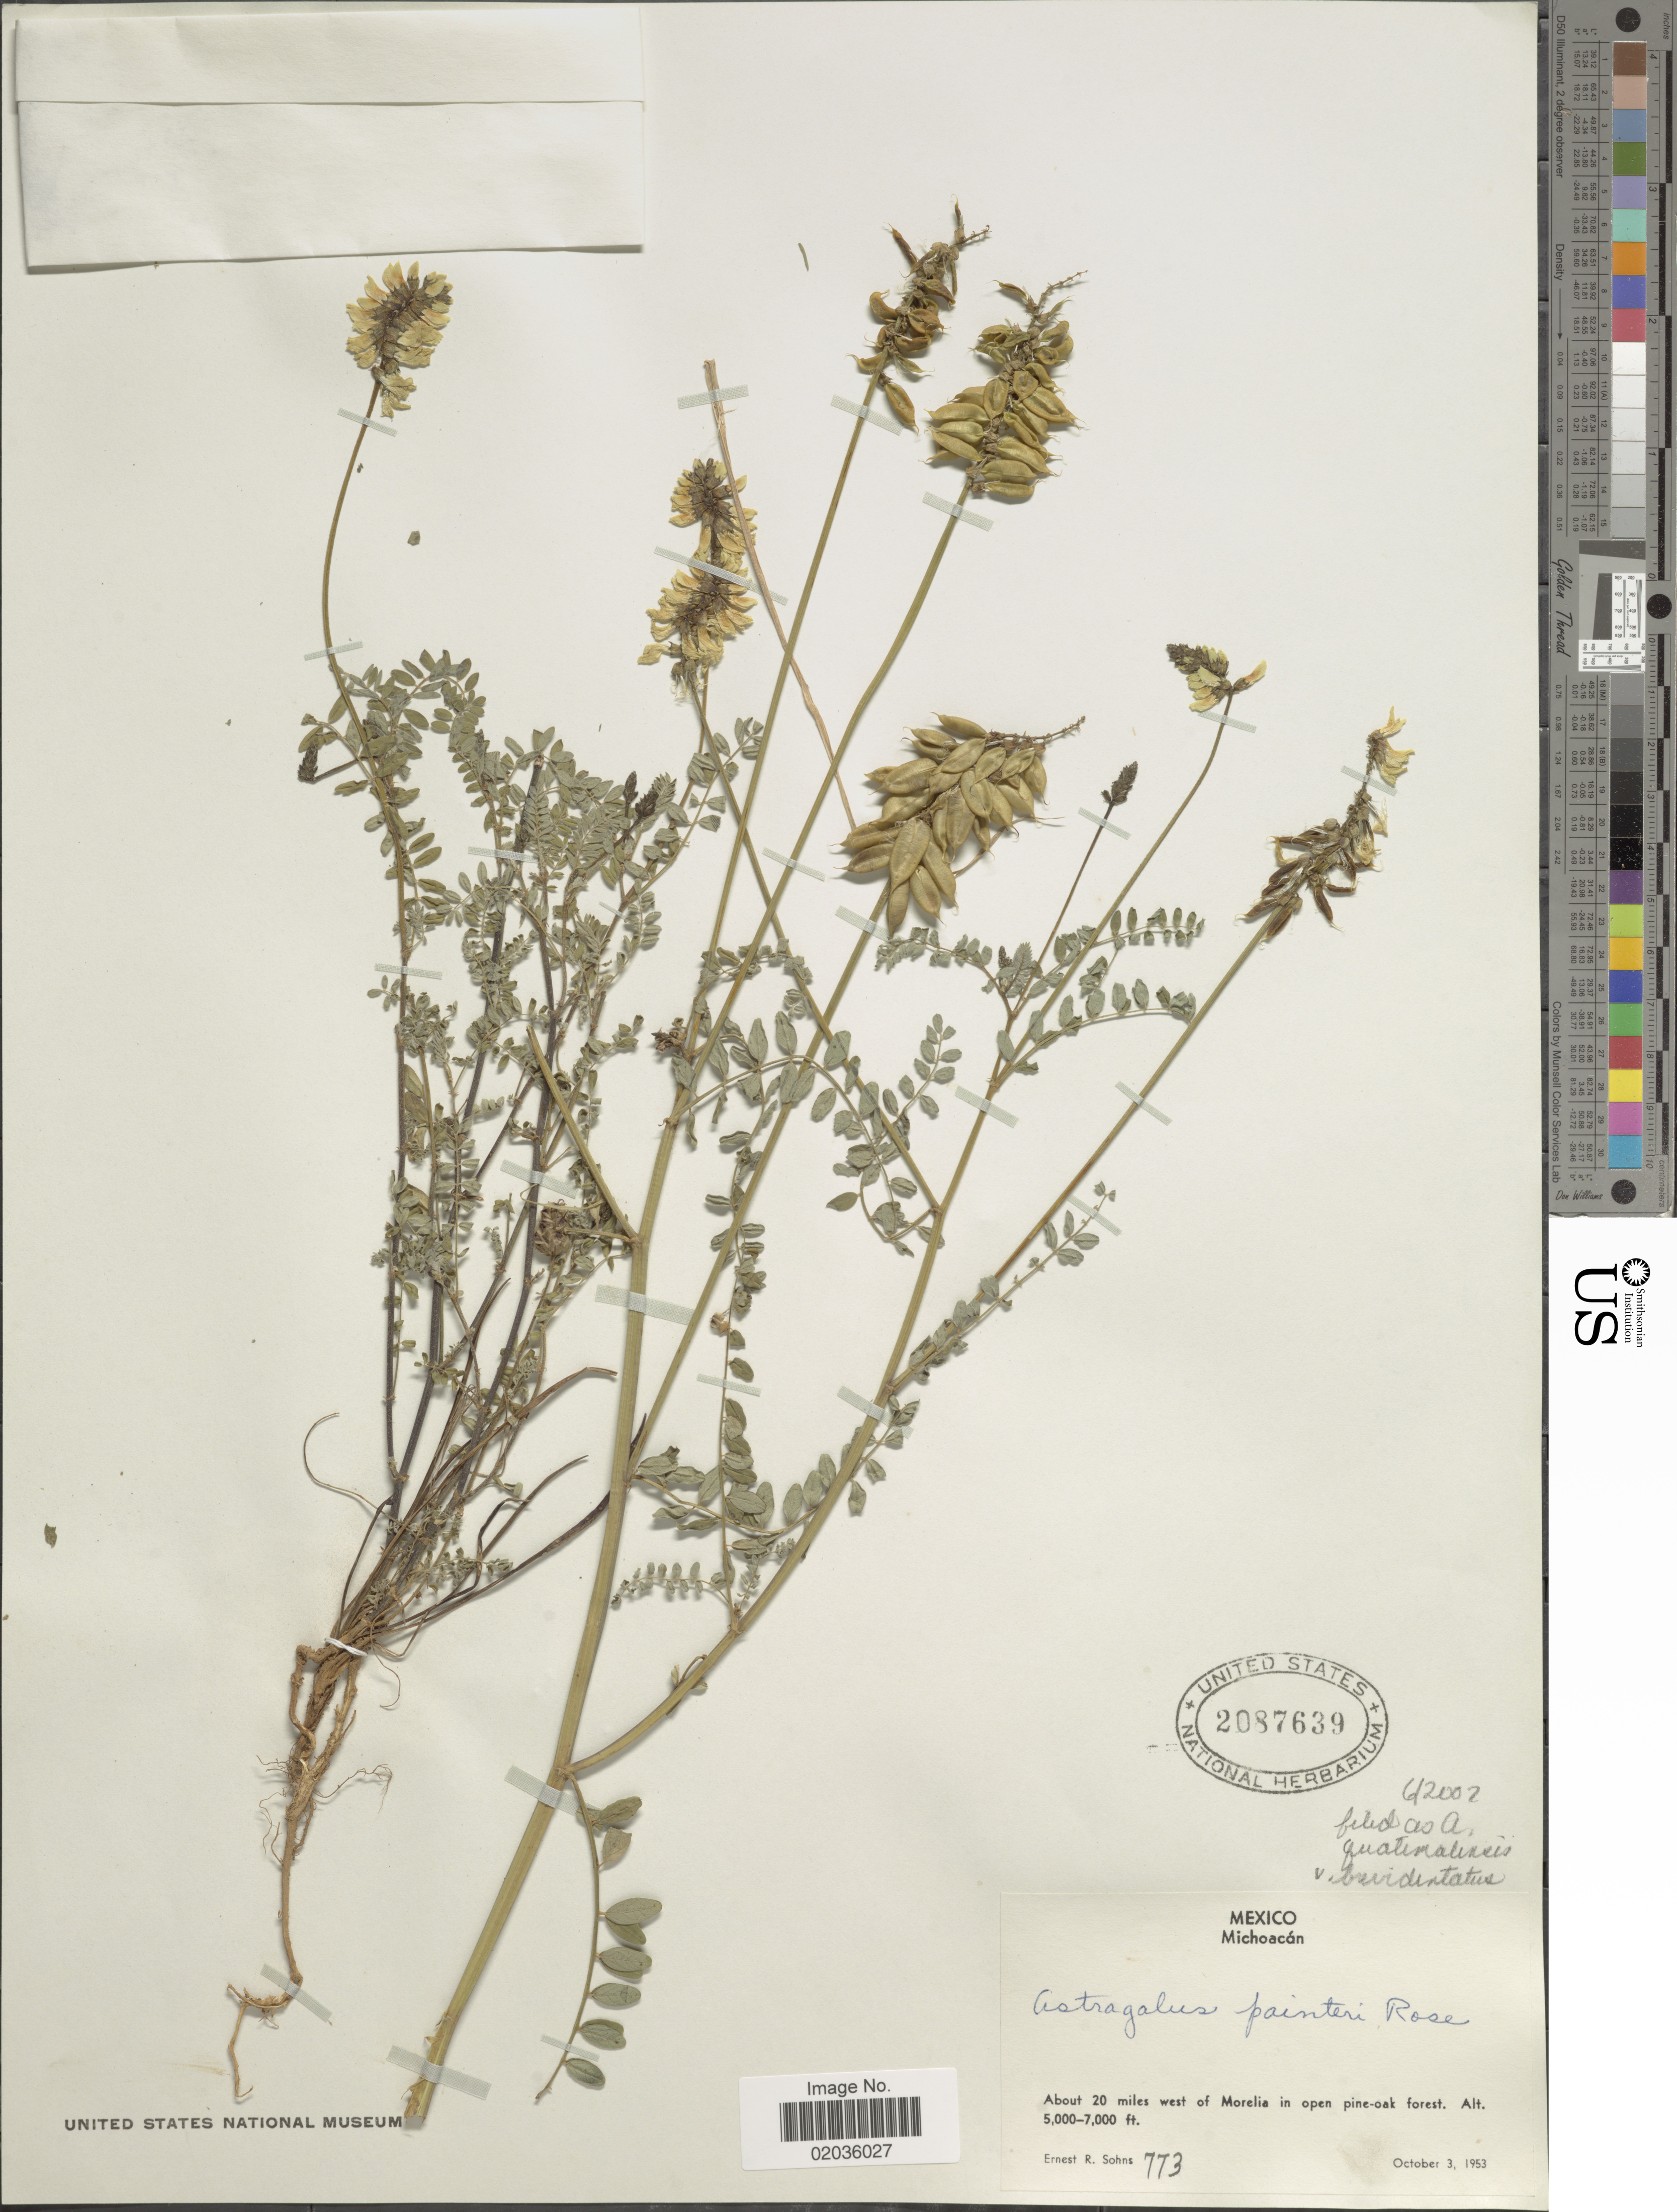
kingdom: Plantae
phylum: Tracheophyta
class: Magnoliopsida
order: Fabales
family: Fabaceae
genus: Astragalus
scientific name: Astragalus guatemalensis var. brevidentatus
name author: (Hemsl.) Barneby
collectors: E. R. Sohns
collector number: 773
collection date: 1953-10-03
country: Mexico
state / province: Michoacán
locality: Mexico, Michoacan, about 2- miles west of Morelia in open pine-oak forest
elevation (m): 1524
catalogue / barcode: US 2087639